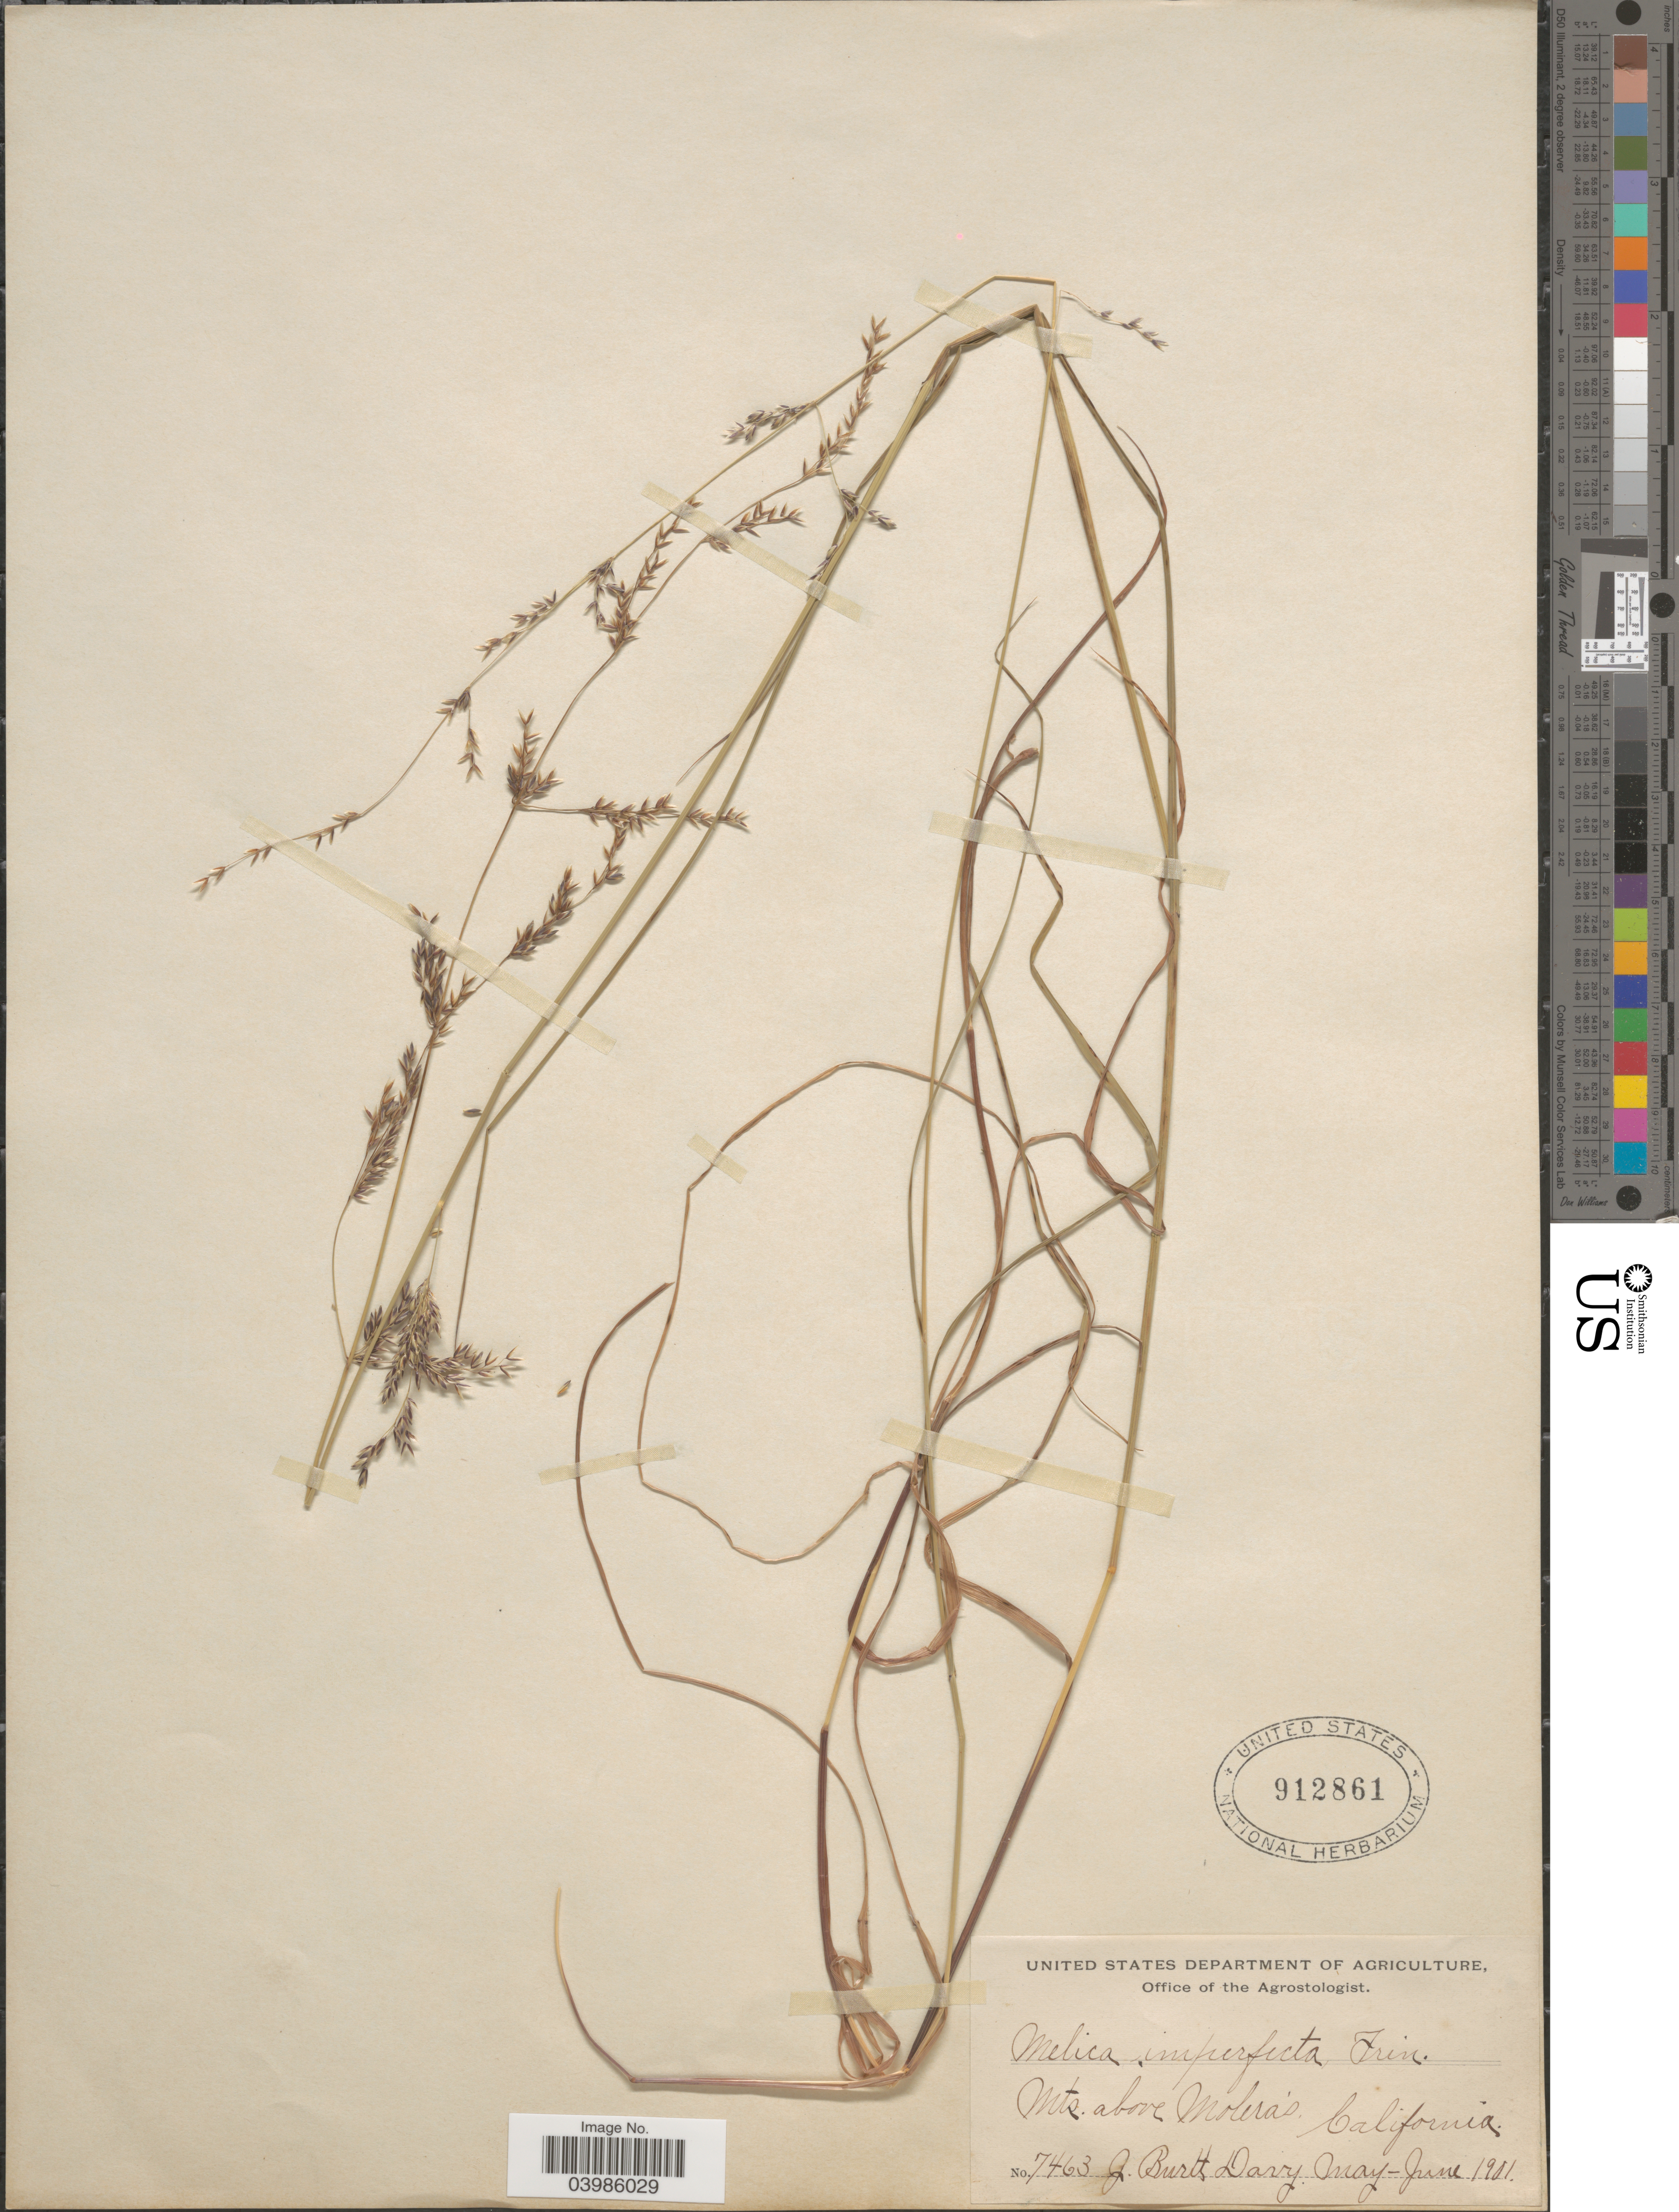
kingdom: Plantae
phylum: Tracheophyta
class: Liliopsida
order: Poales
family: Poaceae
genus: Melica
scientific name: Melica imperfecta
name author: Trin.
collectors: J. Burtt Davy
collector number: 7463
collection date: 1901-05/1901-06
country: United States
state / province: California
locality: Mts. above Molera's.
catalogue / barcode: US 912861